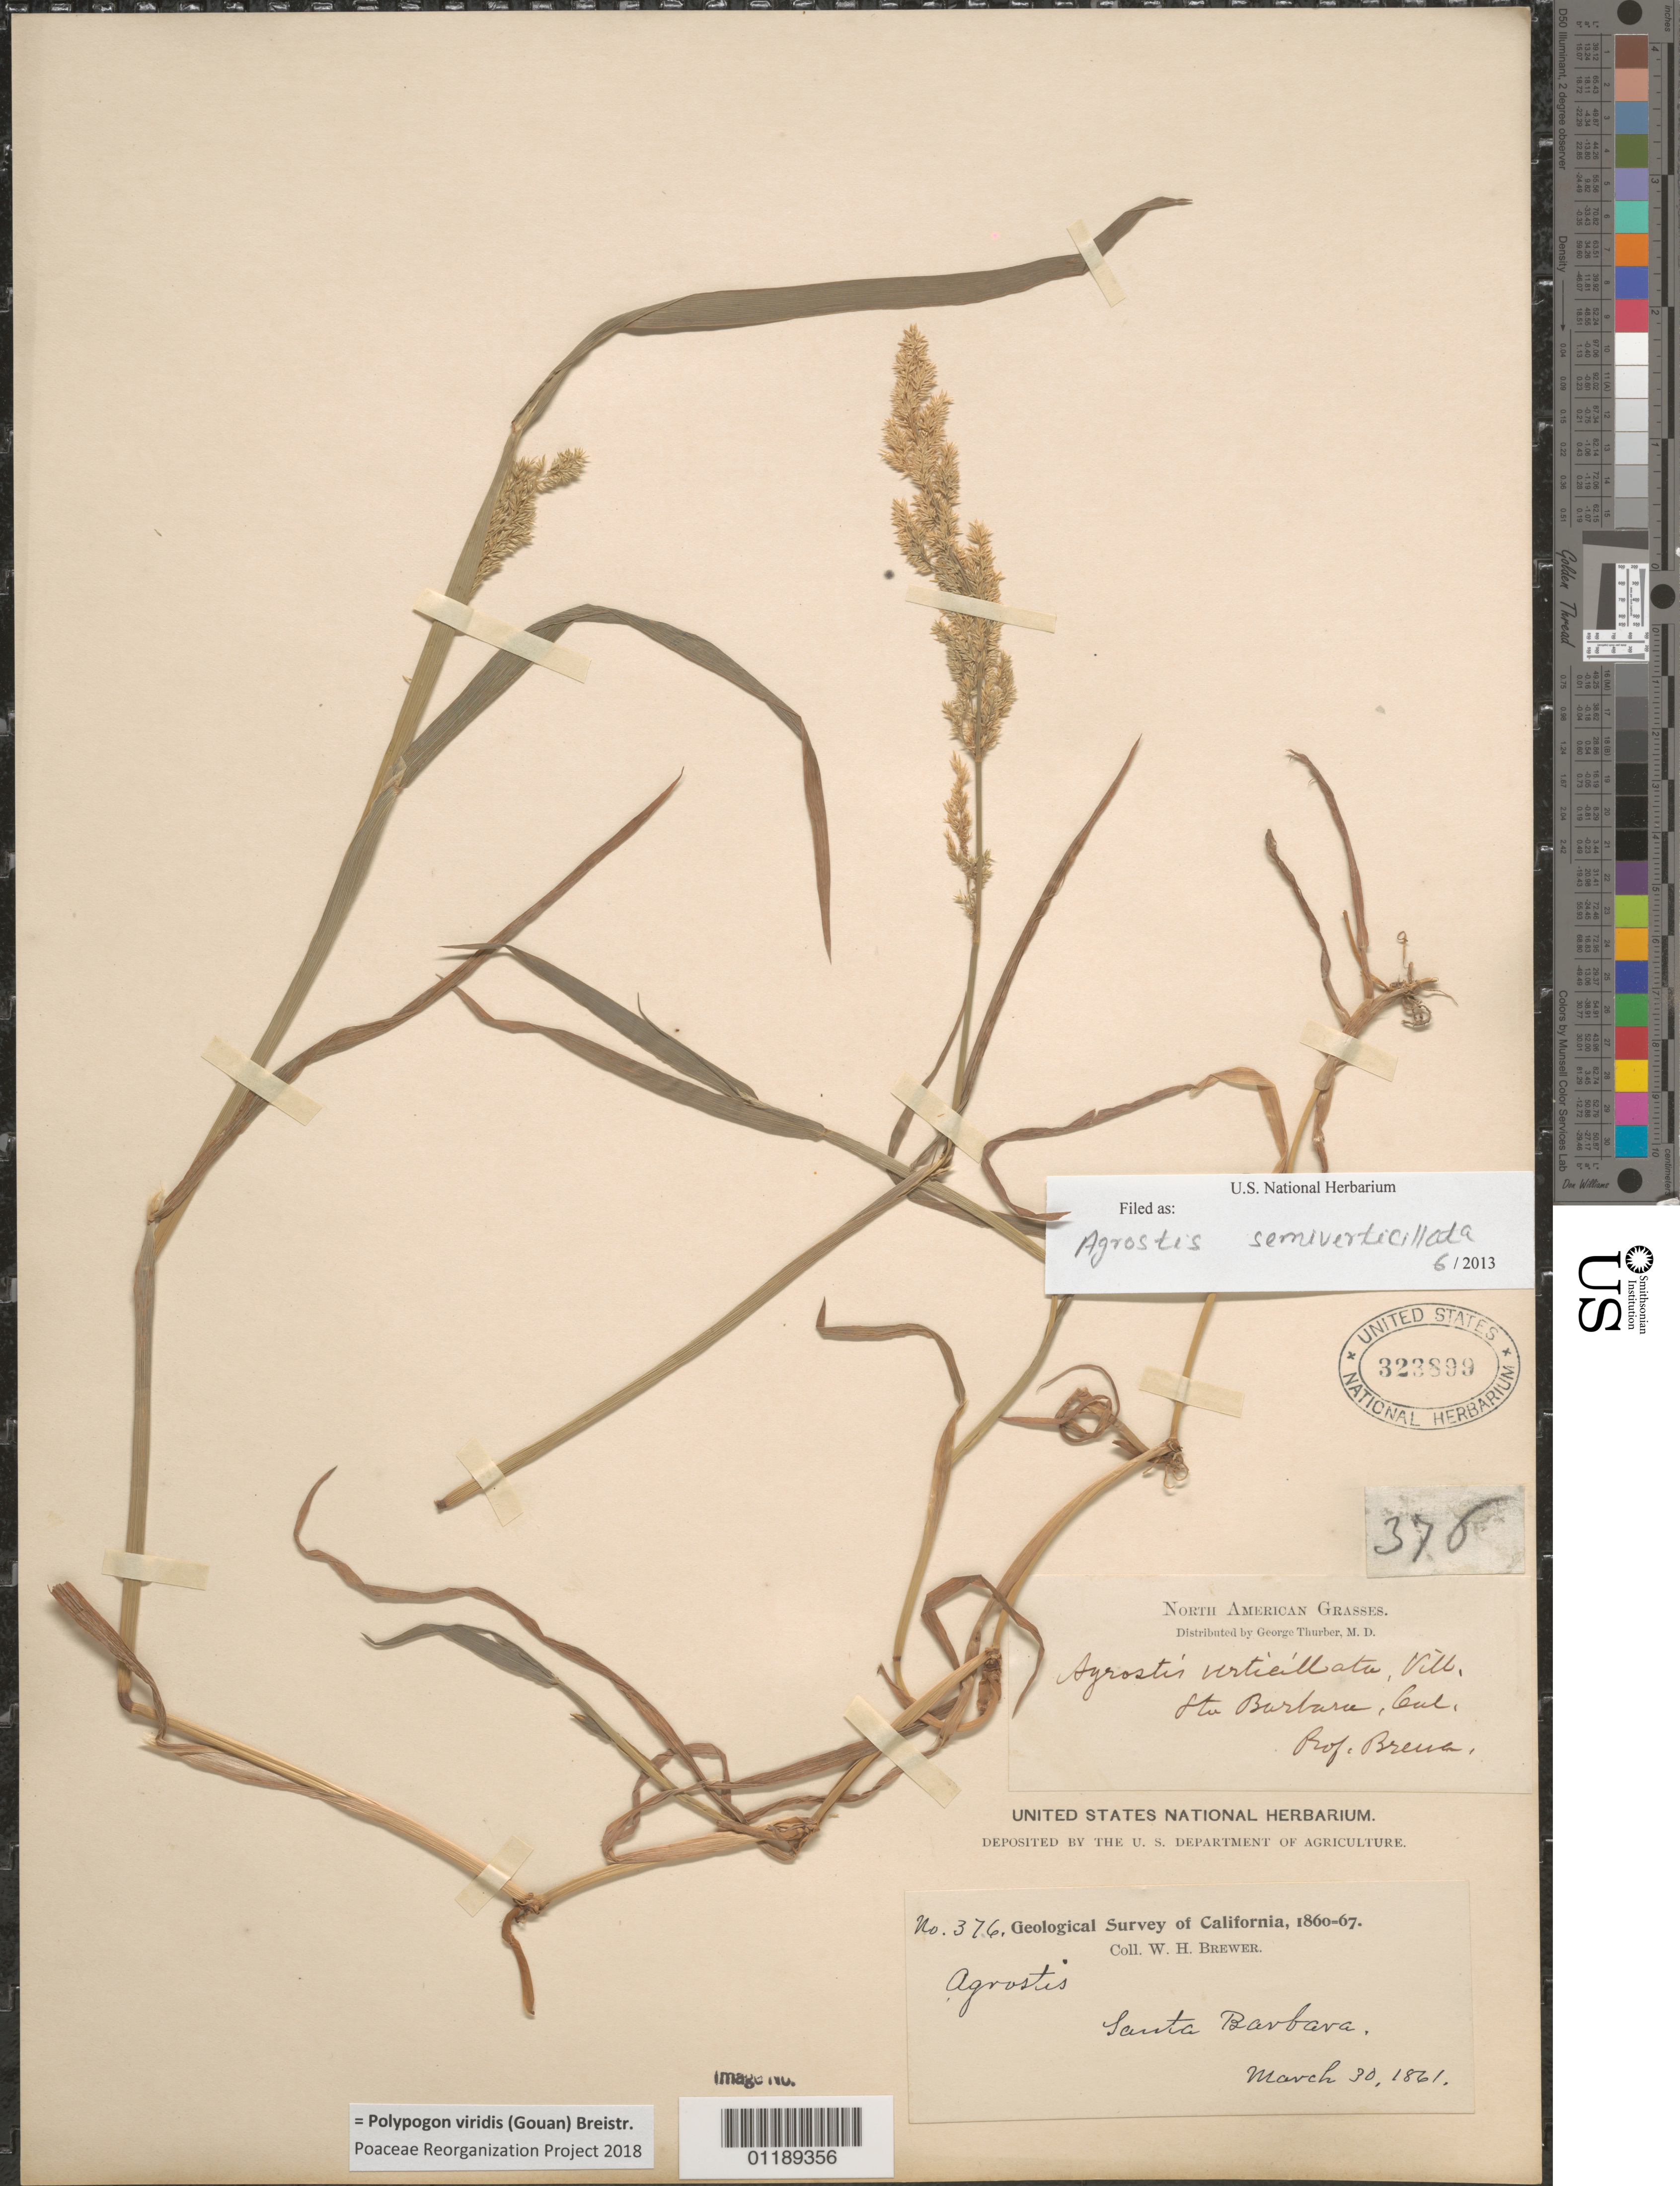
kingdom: Plantae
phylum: Tracheophyta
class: Liliopsida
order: Poales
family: Poaceae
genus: Polypogon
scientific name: Polypogon viridis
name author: (Gouan) Breistroffer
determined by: Poaceae Reorganization Project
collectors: W. H. Brewer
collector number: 376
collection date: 1861-03-30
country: United States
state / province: California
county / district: Santa Barbara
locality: Santa Barbara.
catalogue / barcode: US 323899